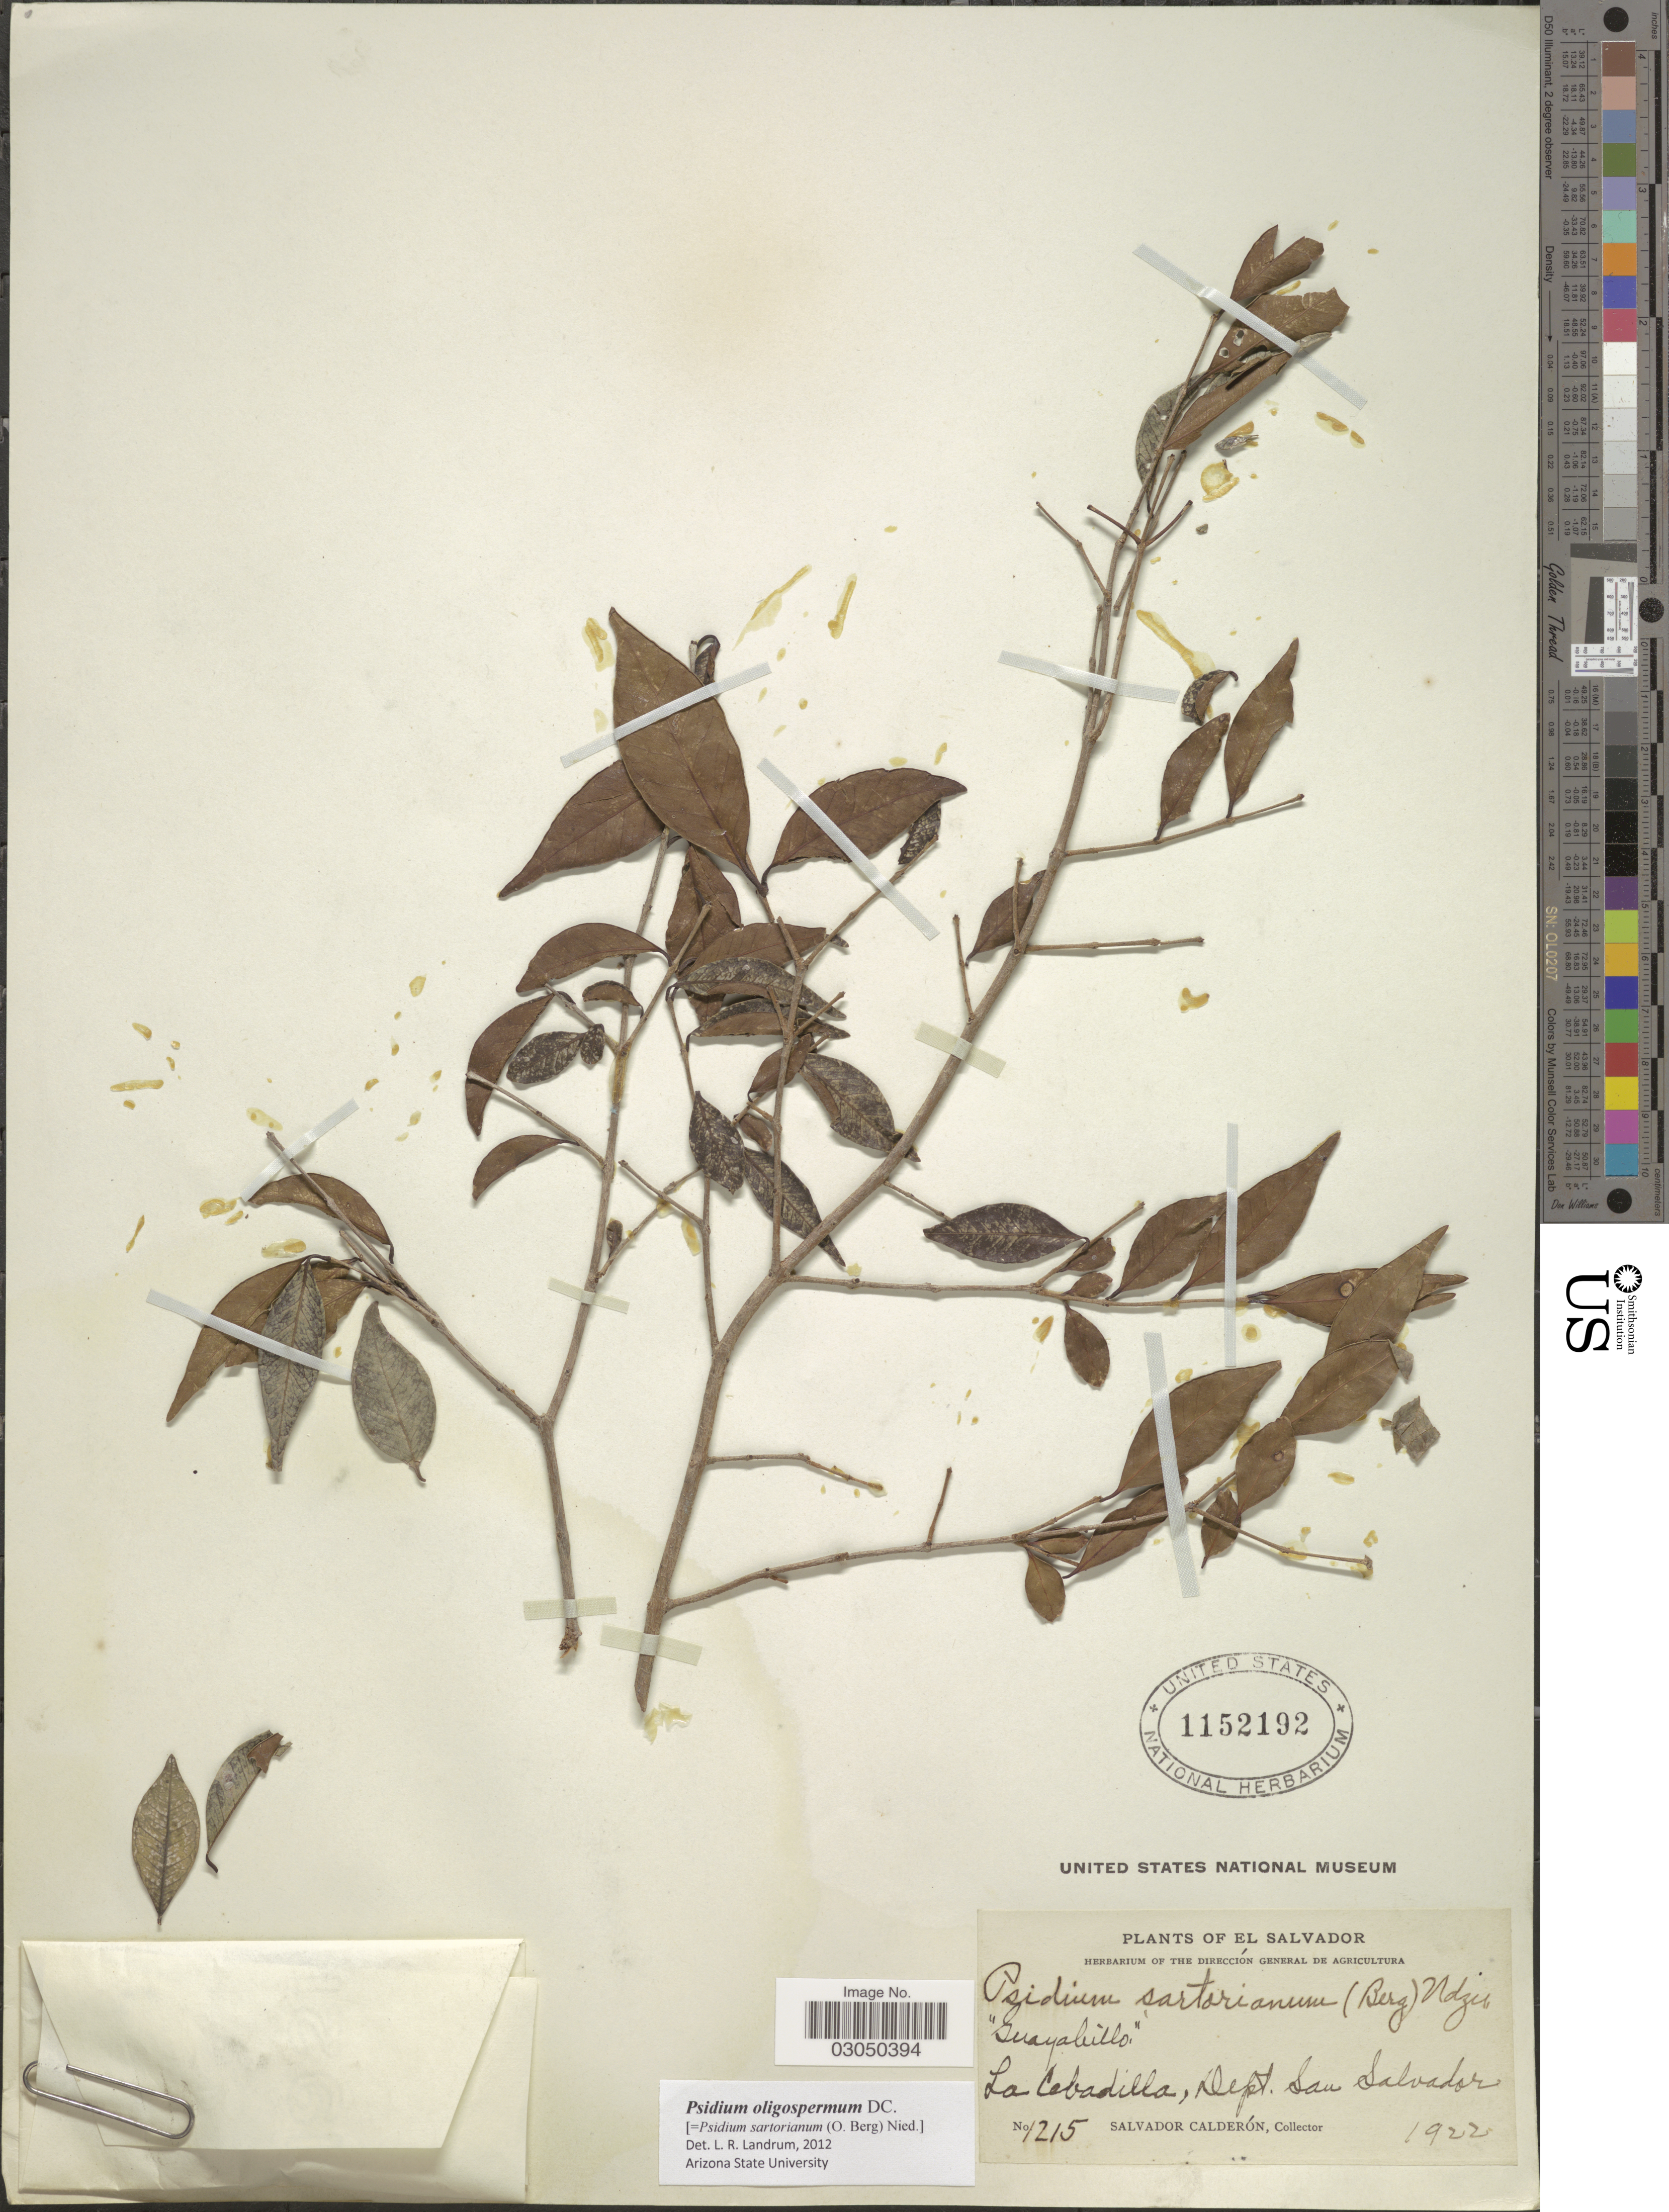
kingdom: Plantae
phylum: Tracheophyta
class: Magnoliopsida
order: Myrtales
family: Myrtaceae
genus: Psidium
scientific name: Psidium oligospermum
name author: Mart. ex DC.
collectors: S. Calderón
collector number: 1215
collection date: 1922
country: El Salvador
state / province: San Salvador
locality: La Cabadilla, Dept. San Salvador.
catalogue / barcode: US 1152192